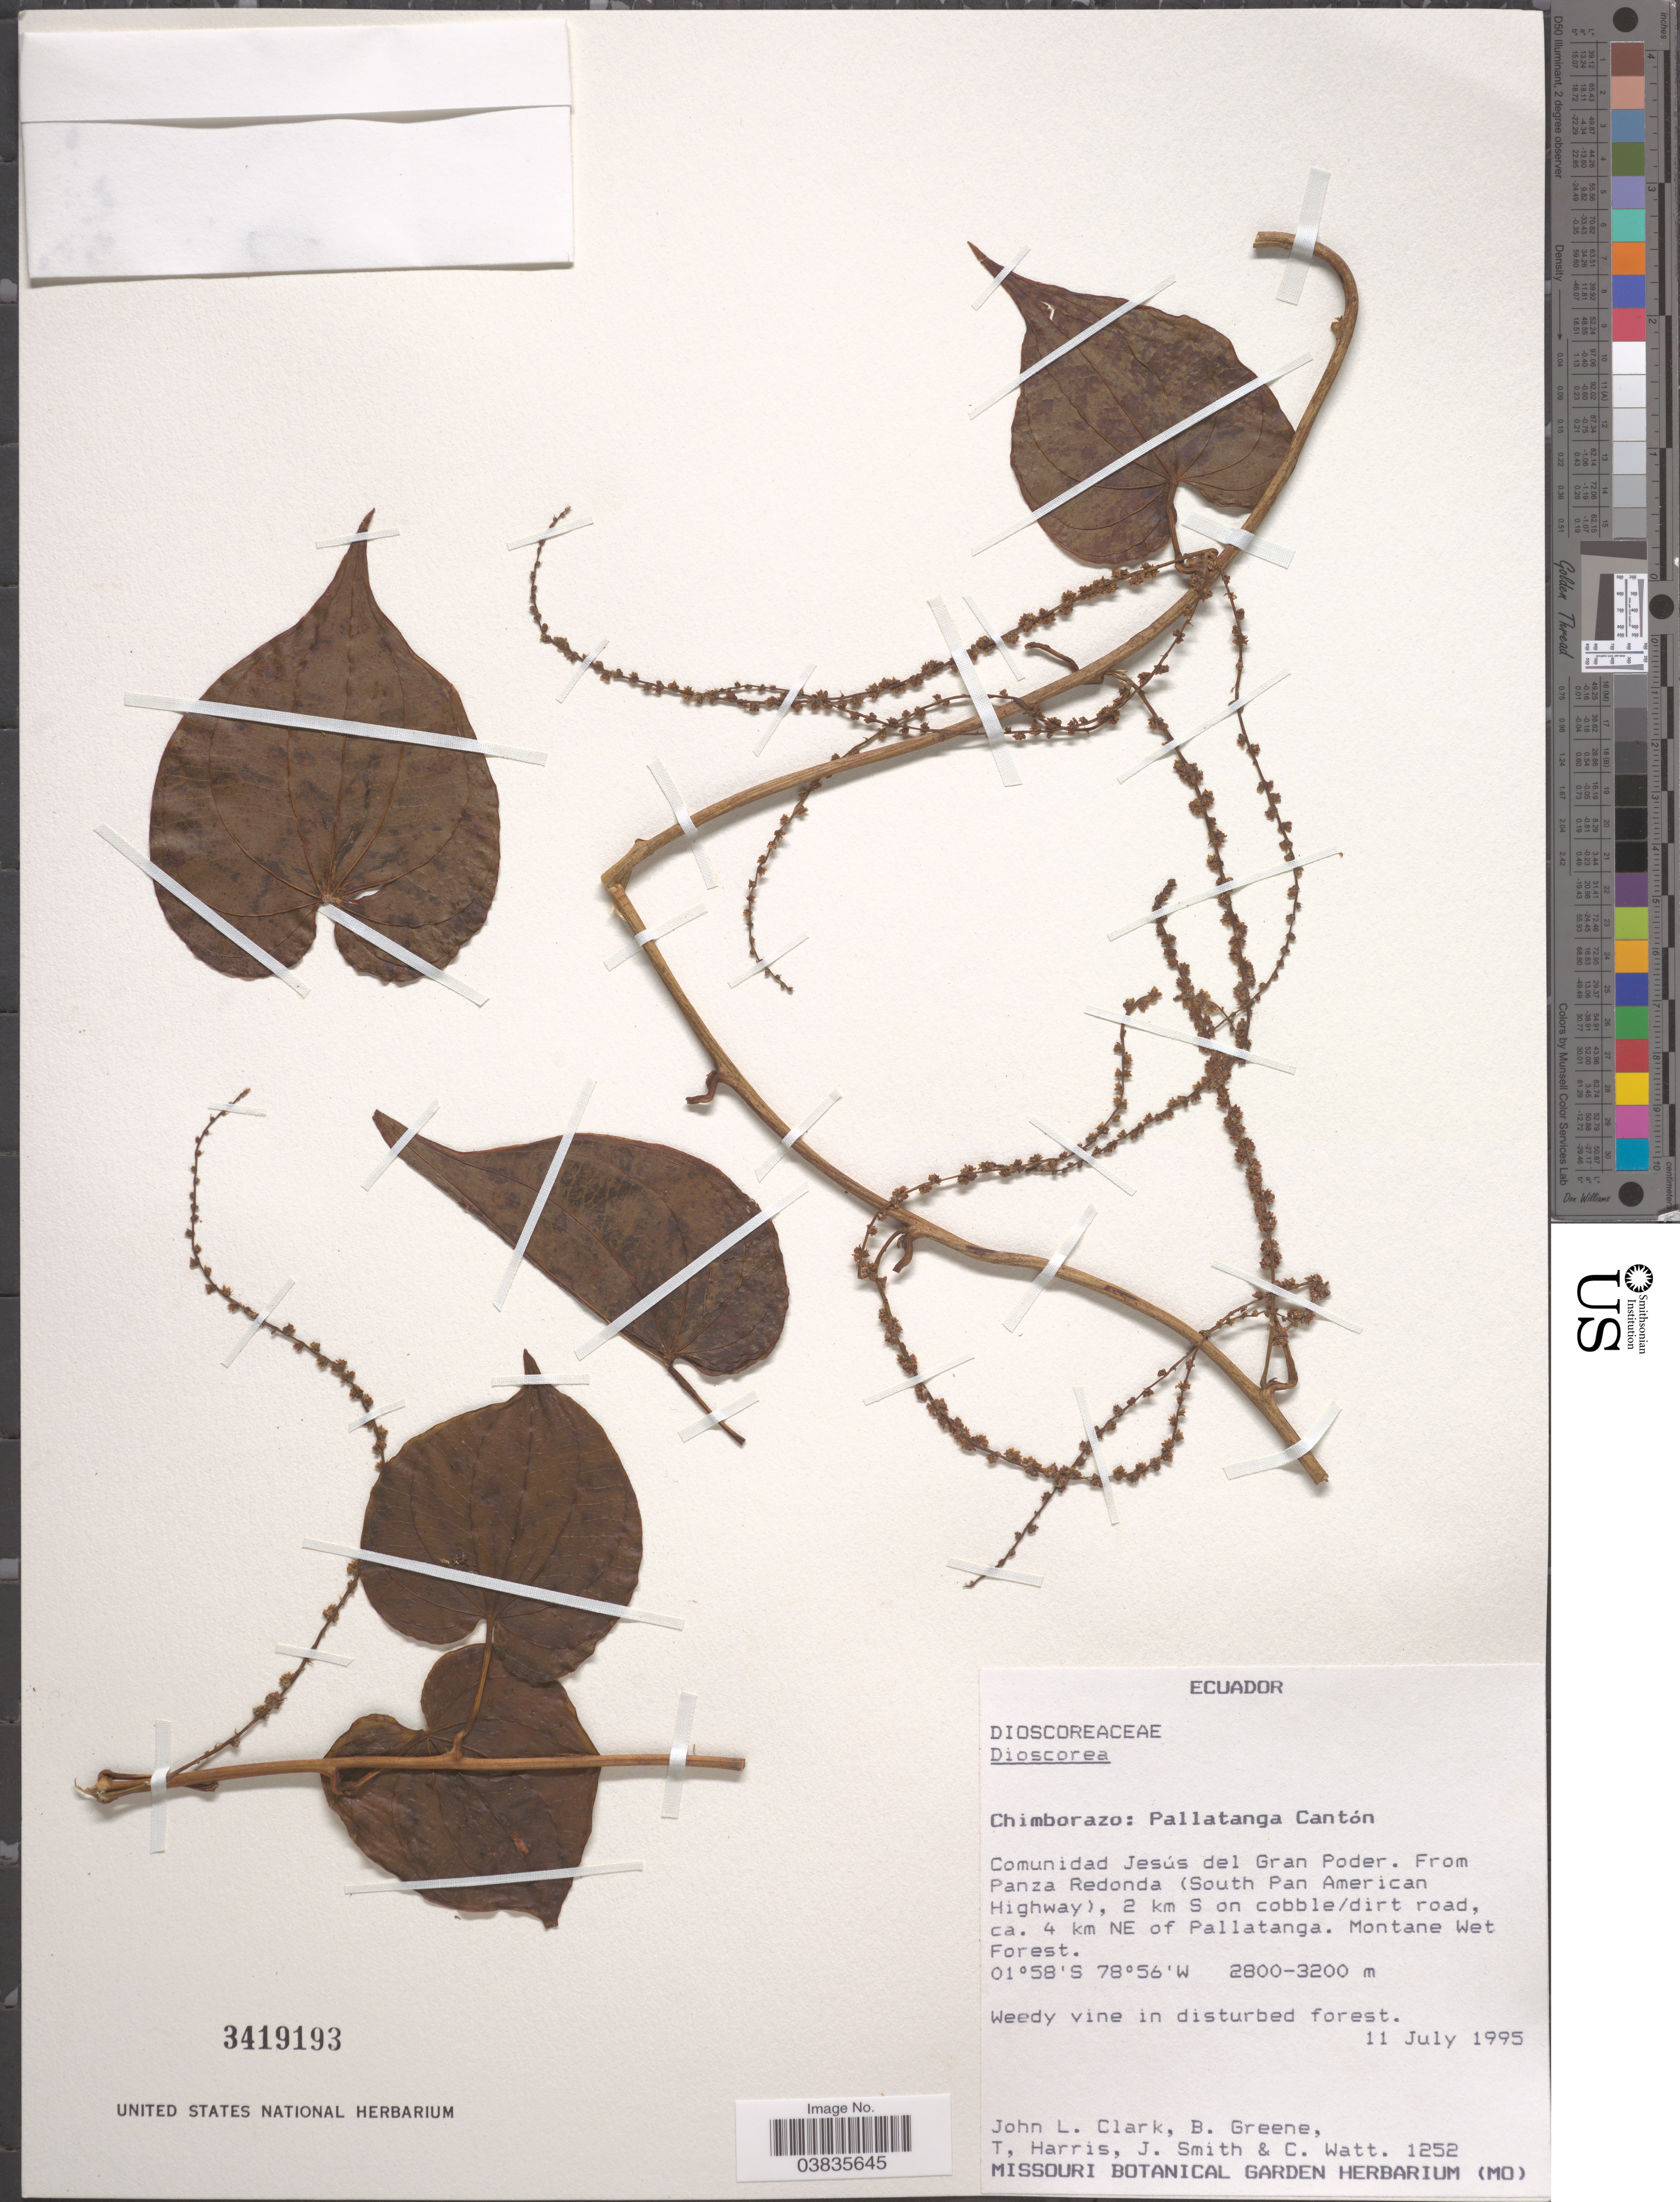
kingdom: Plantae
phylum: Tracheophyta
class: Liliopsida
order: Dioscoreales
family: Dioscoreaceae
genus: Dioscorea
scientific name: Dioscorea sp.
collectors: J. L. Clark, B. Greene, T. Harris, J. Smith & C. Watt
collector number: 1252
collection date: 1995-07-11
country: Ecuador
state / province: Chimborazo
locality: Pallatanga Cantón. Comunidad Jesús del Gran Poder. From Panza Redonda (South Pan American Highway), 2 km S on cobble/dirt road, ca. 4 km NE of Pallatanga. Montane Wet Forest.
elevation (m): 2800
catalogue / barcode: US 3419193